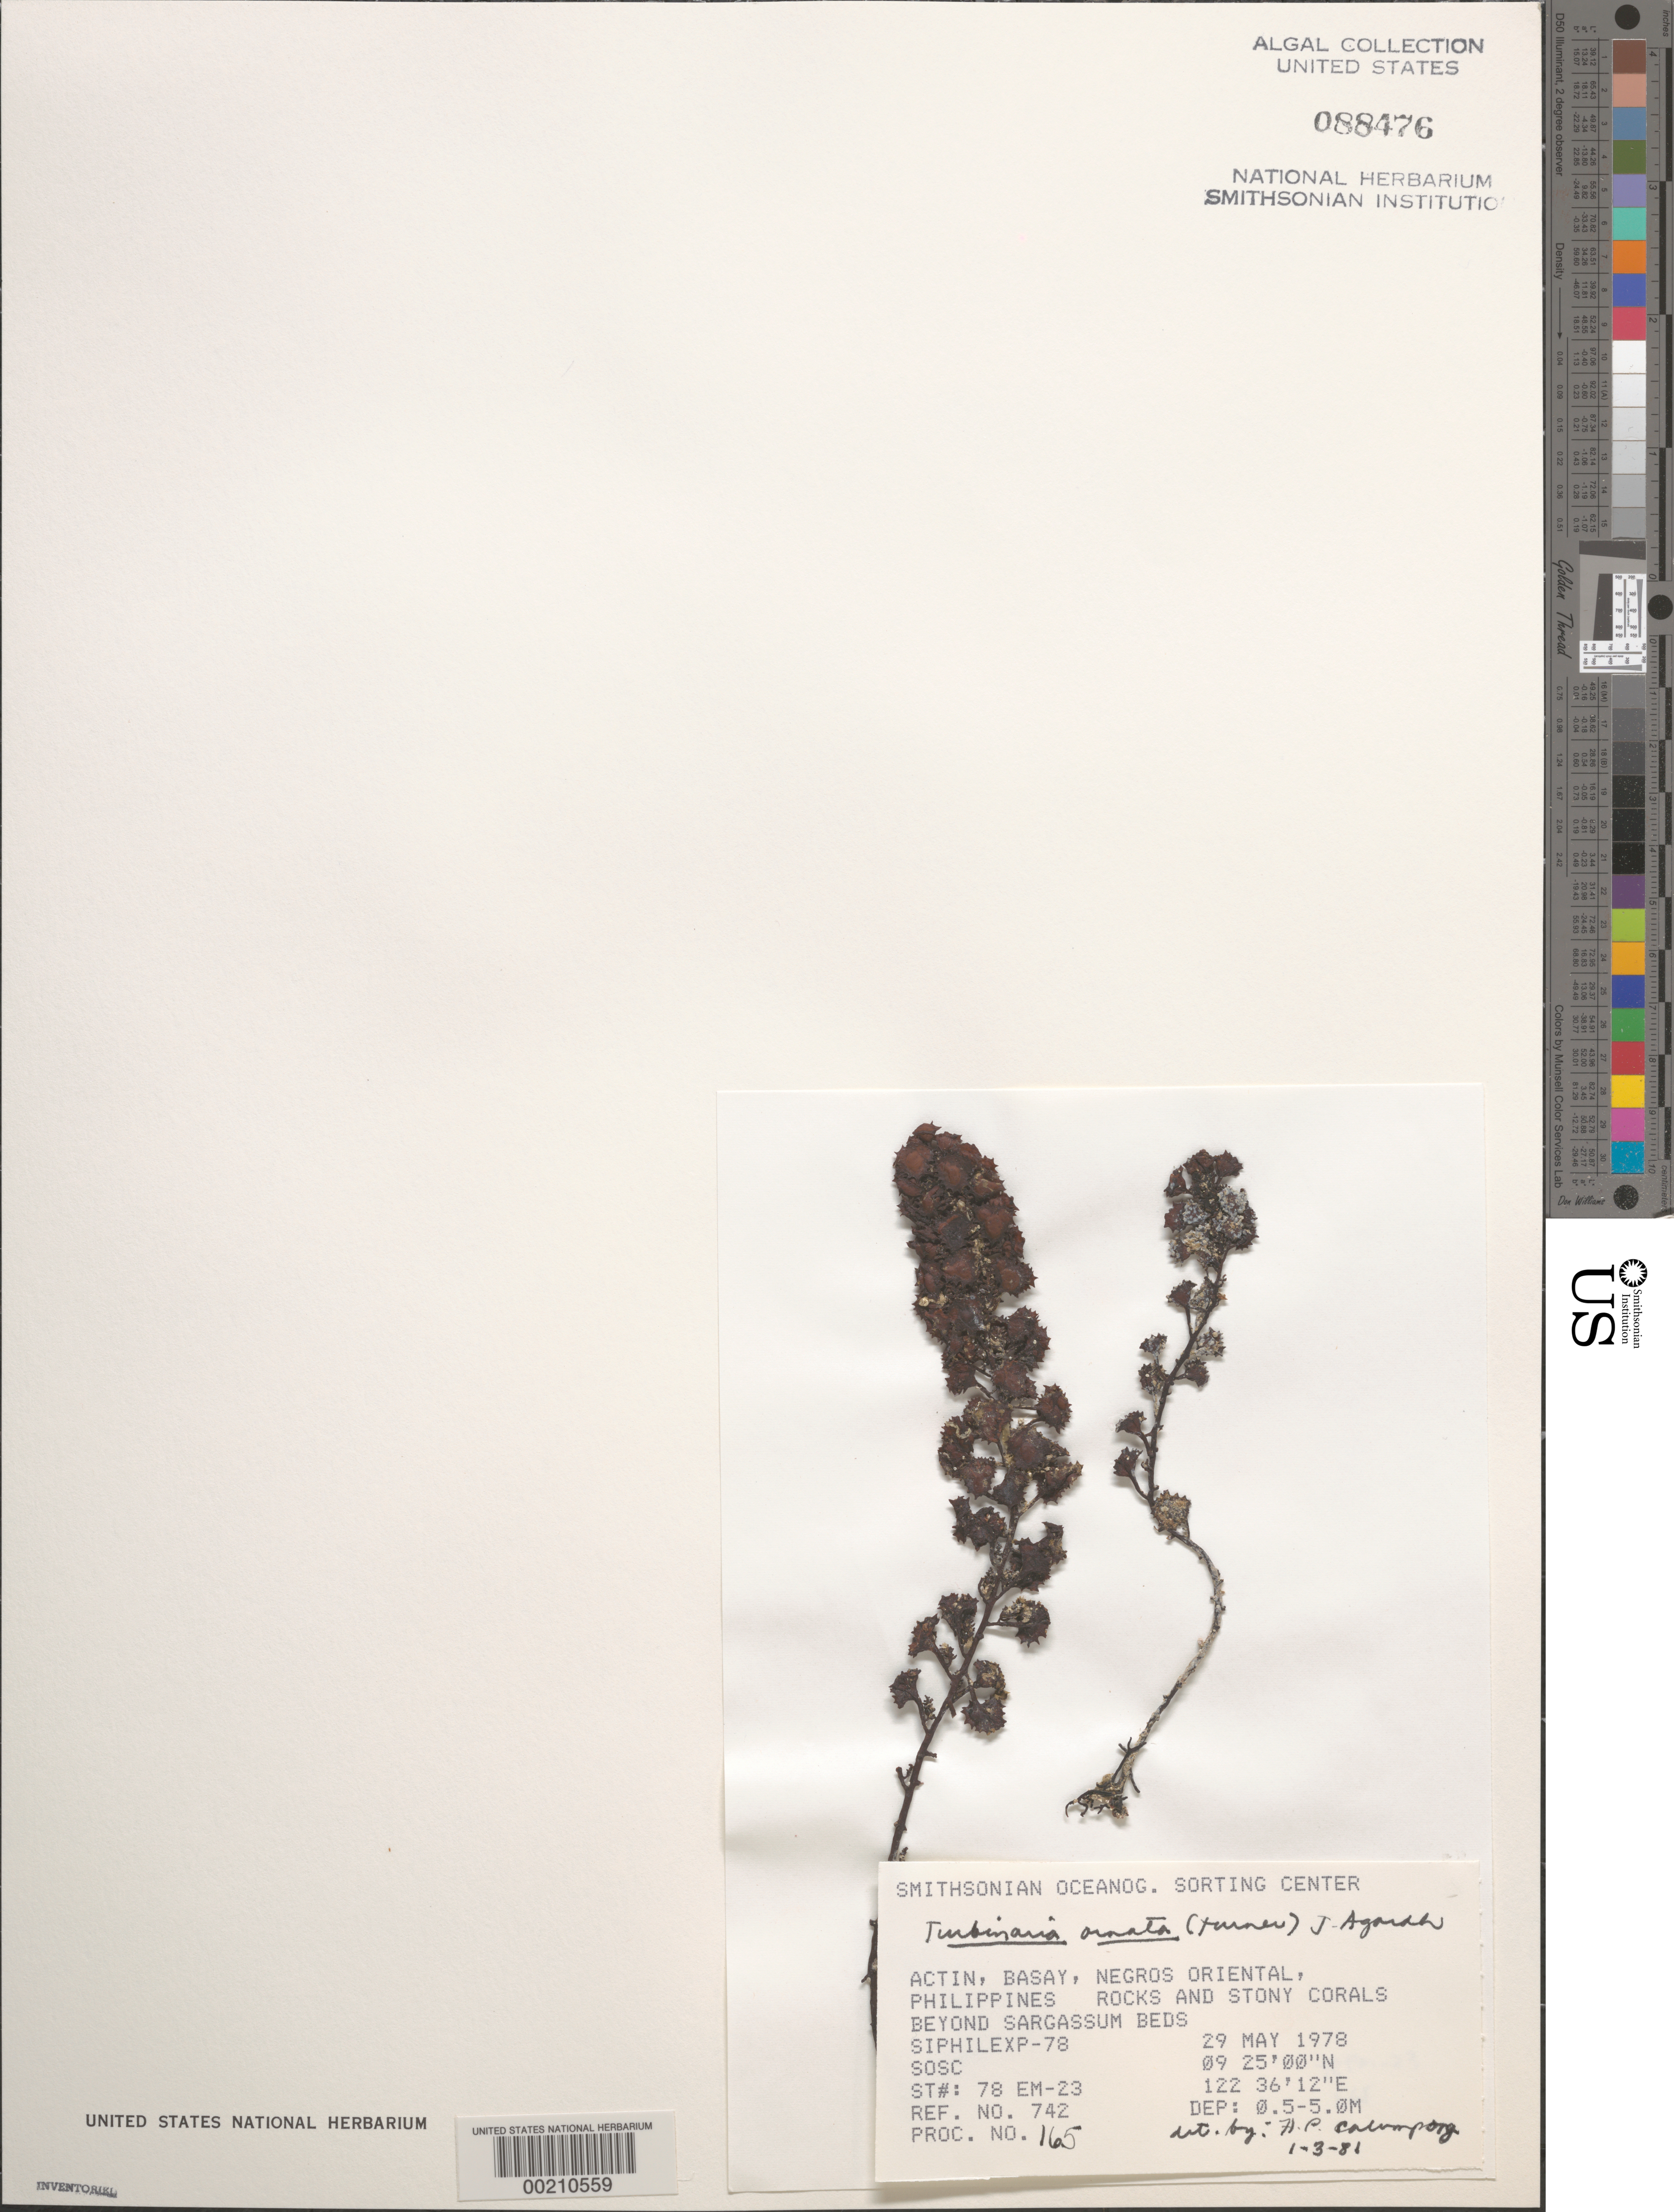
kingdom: Chromista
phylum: Ochrophyta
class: Phaeophyceae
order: Fucales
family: Sargassaceae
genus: Turbinaria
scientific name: Turbinaria ornata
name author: (Turner) J. Agardh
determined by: Calumpong, H. P.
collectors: SOSC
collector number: Station 78 Em-23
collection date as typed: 29 May 1978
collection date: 1978-05-29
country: Philippines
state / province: Central Visayas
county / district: Negros Oriental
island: Negros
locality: Actin, Basay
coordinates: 09 25'00"N, 122 36'12"E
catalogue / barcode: US 88476